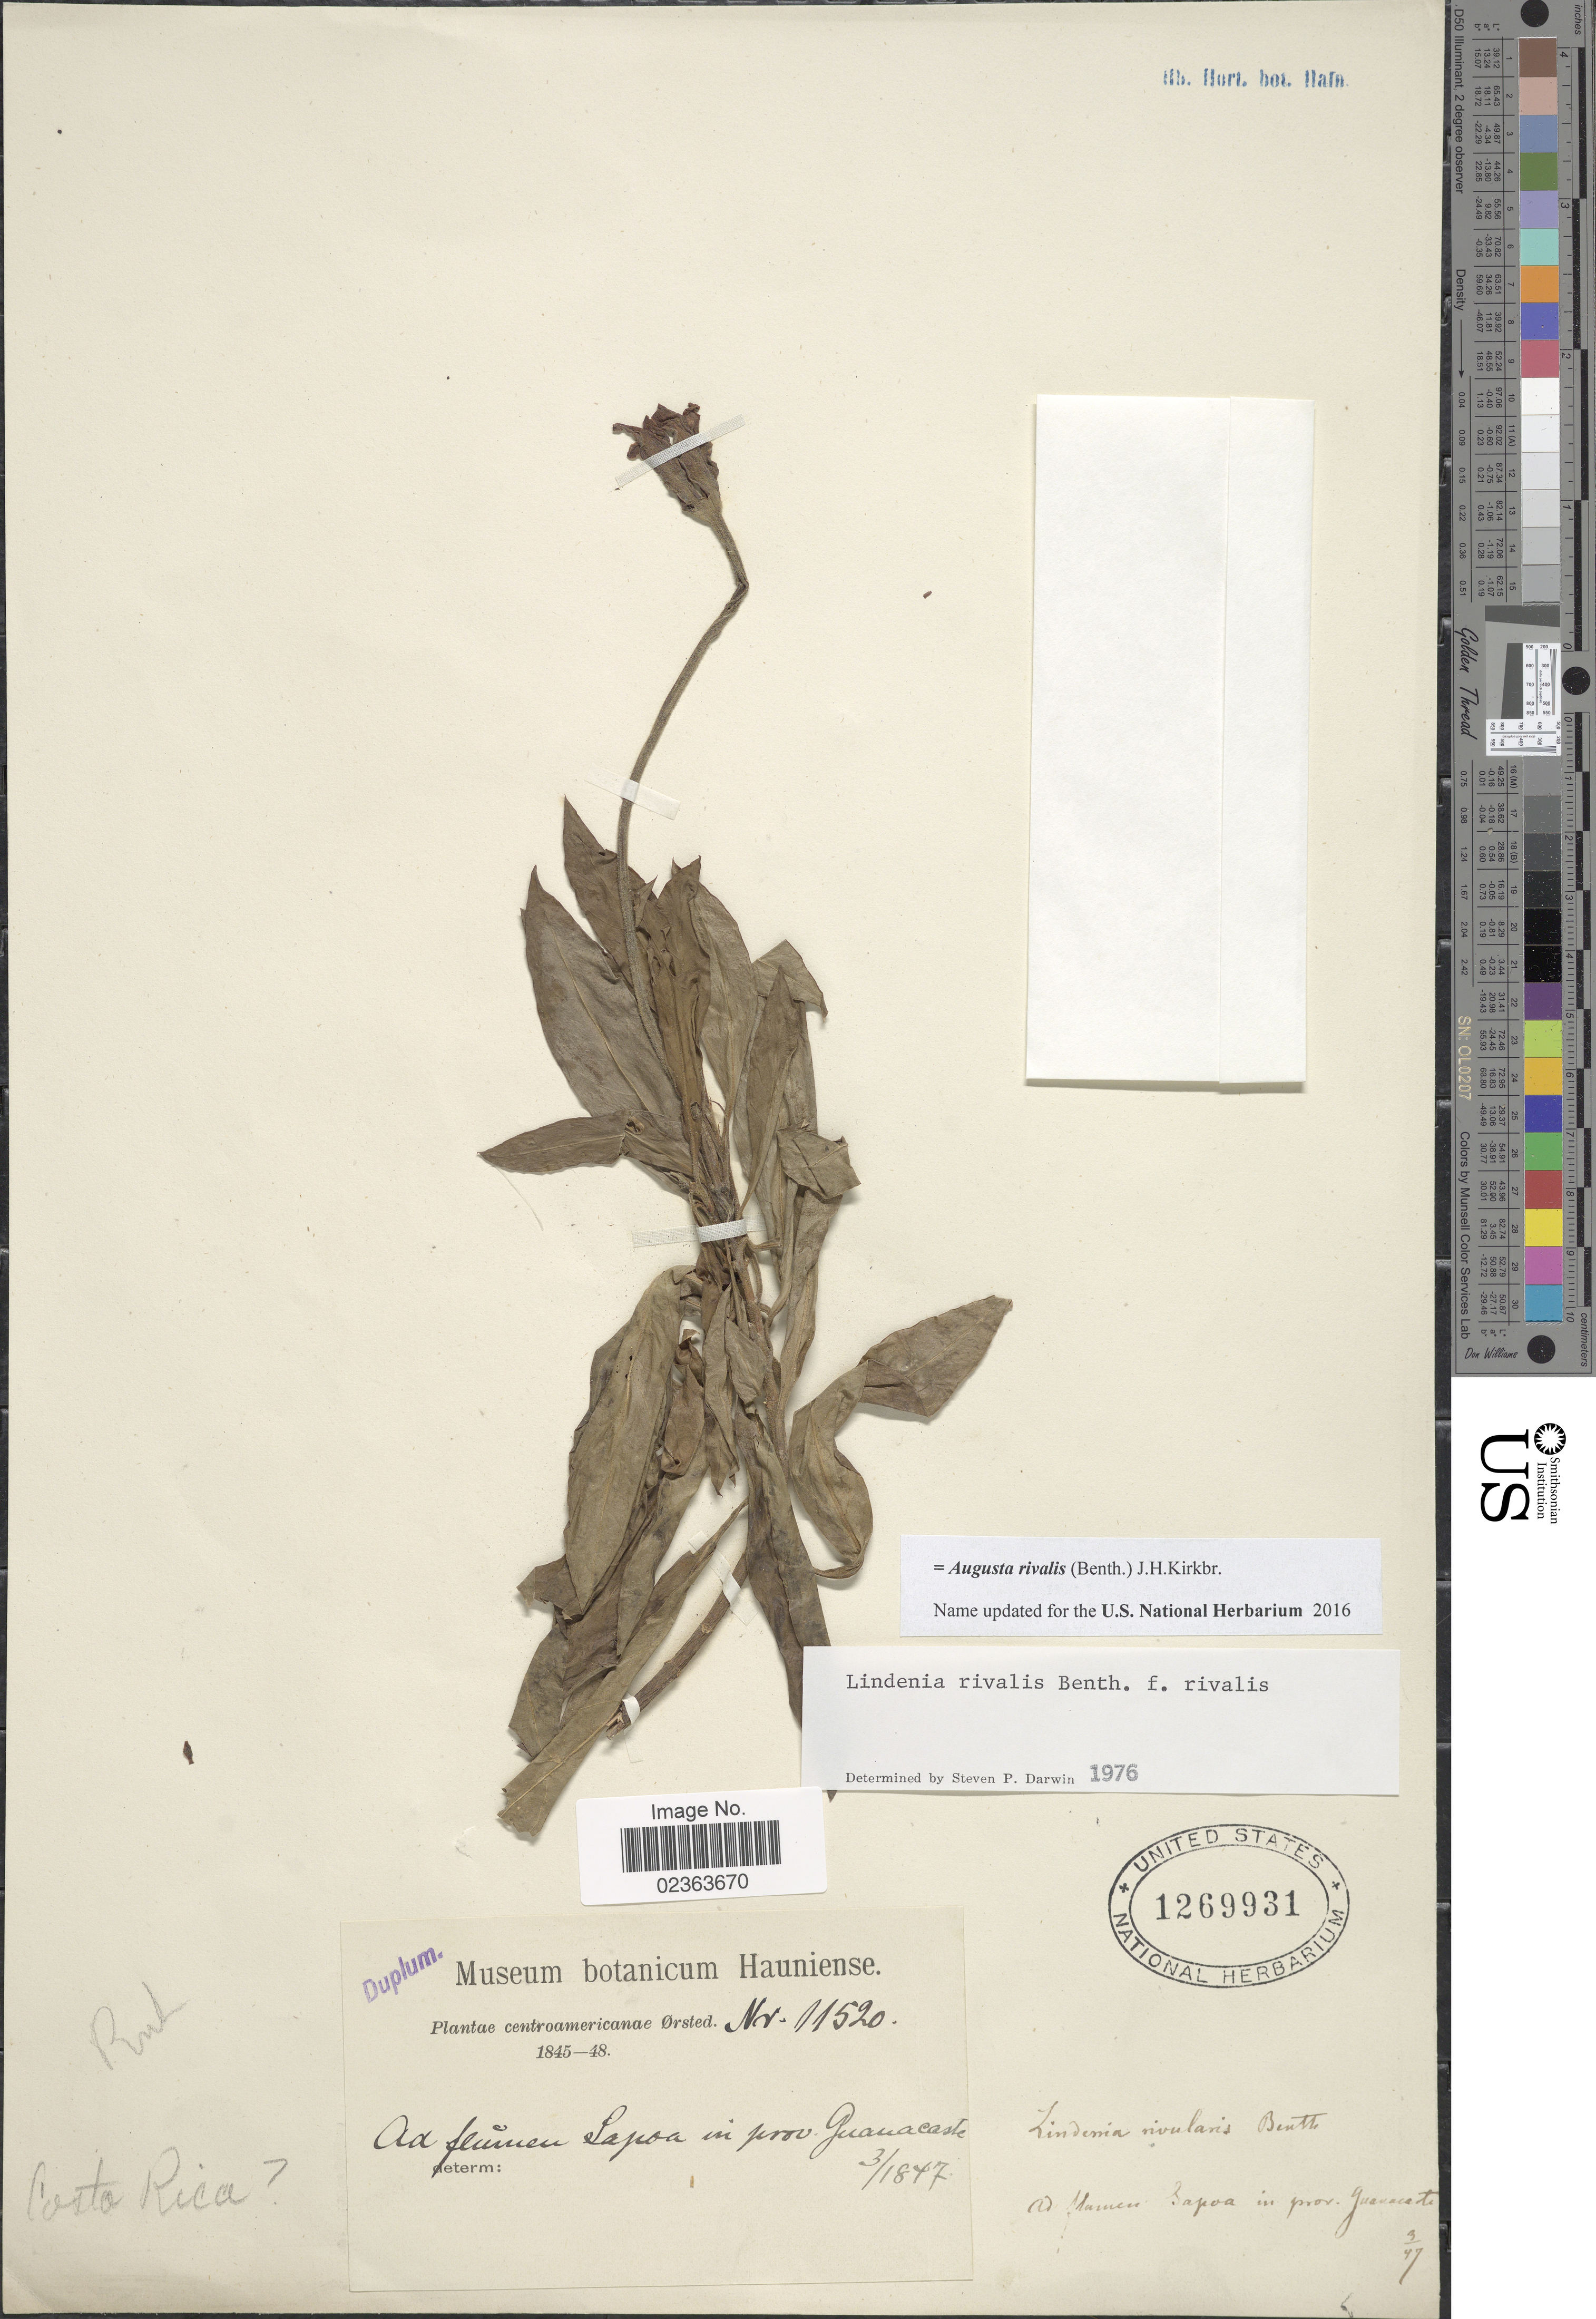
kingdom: Plantae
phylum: Tracheophyta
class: Magnoliopsida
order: Gentianales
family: Rubiaceae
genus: Augusta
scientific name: Augusta rivalis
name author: (Benth.) J.H. Kirkbr.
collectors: Ørsted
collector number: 11520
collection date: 1847-03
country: Costa Rica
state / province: Guanacaste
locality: Ad flumen Lapoa in prov. Guanacaste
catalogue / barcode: US 1269931